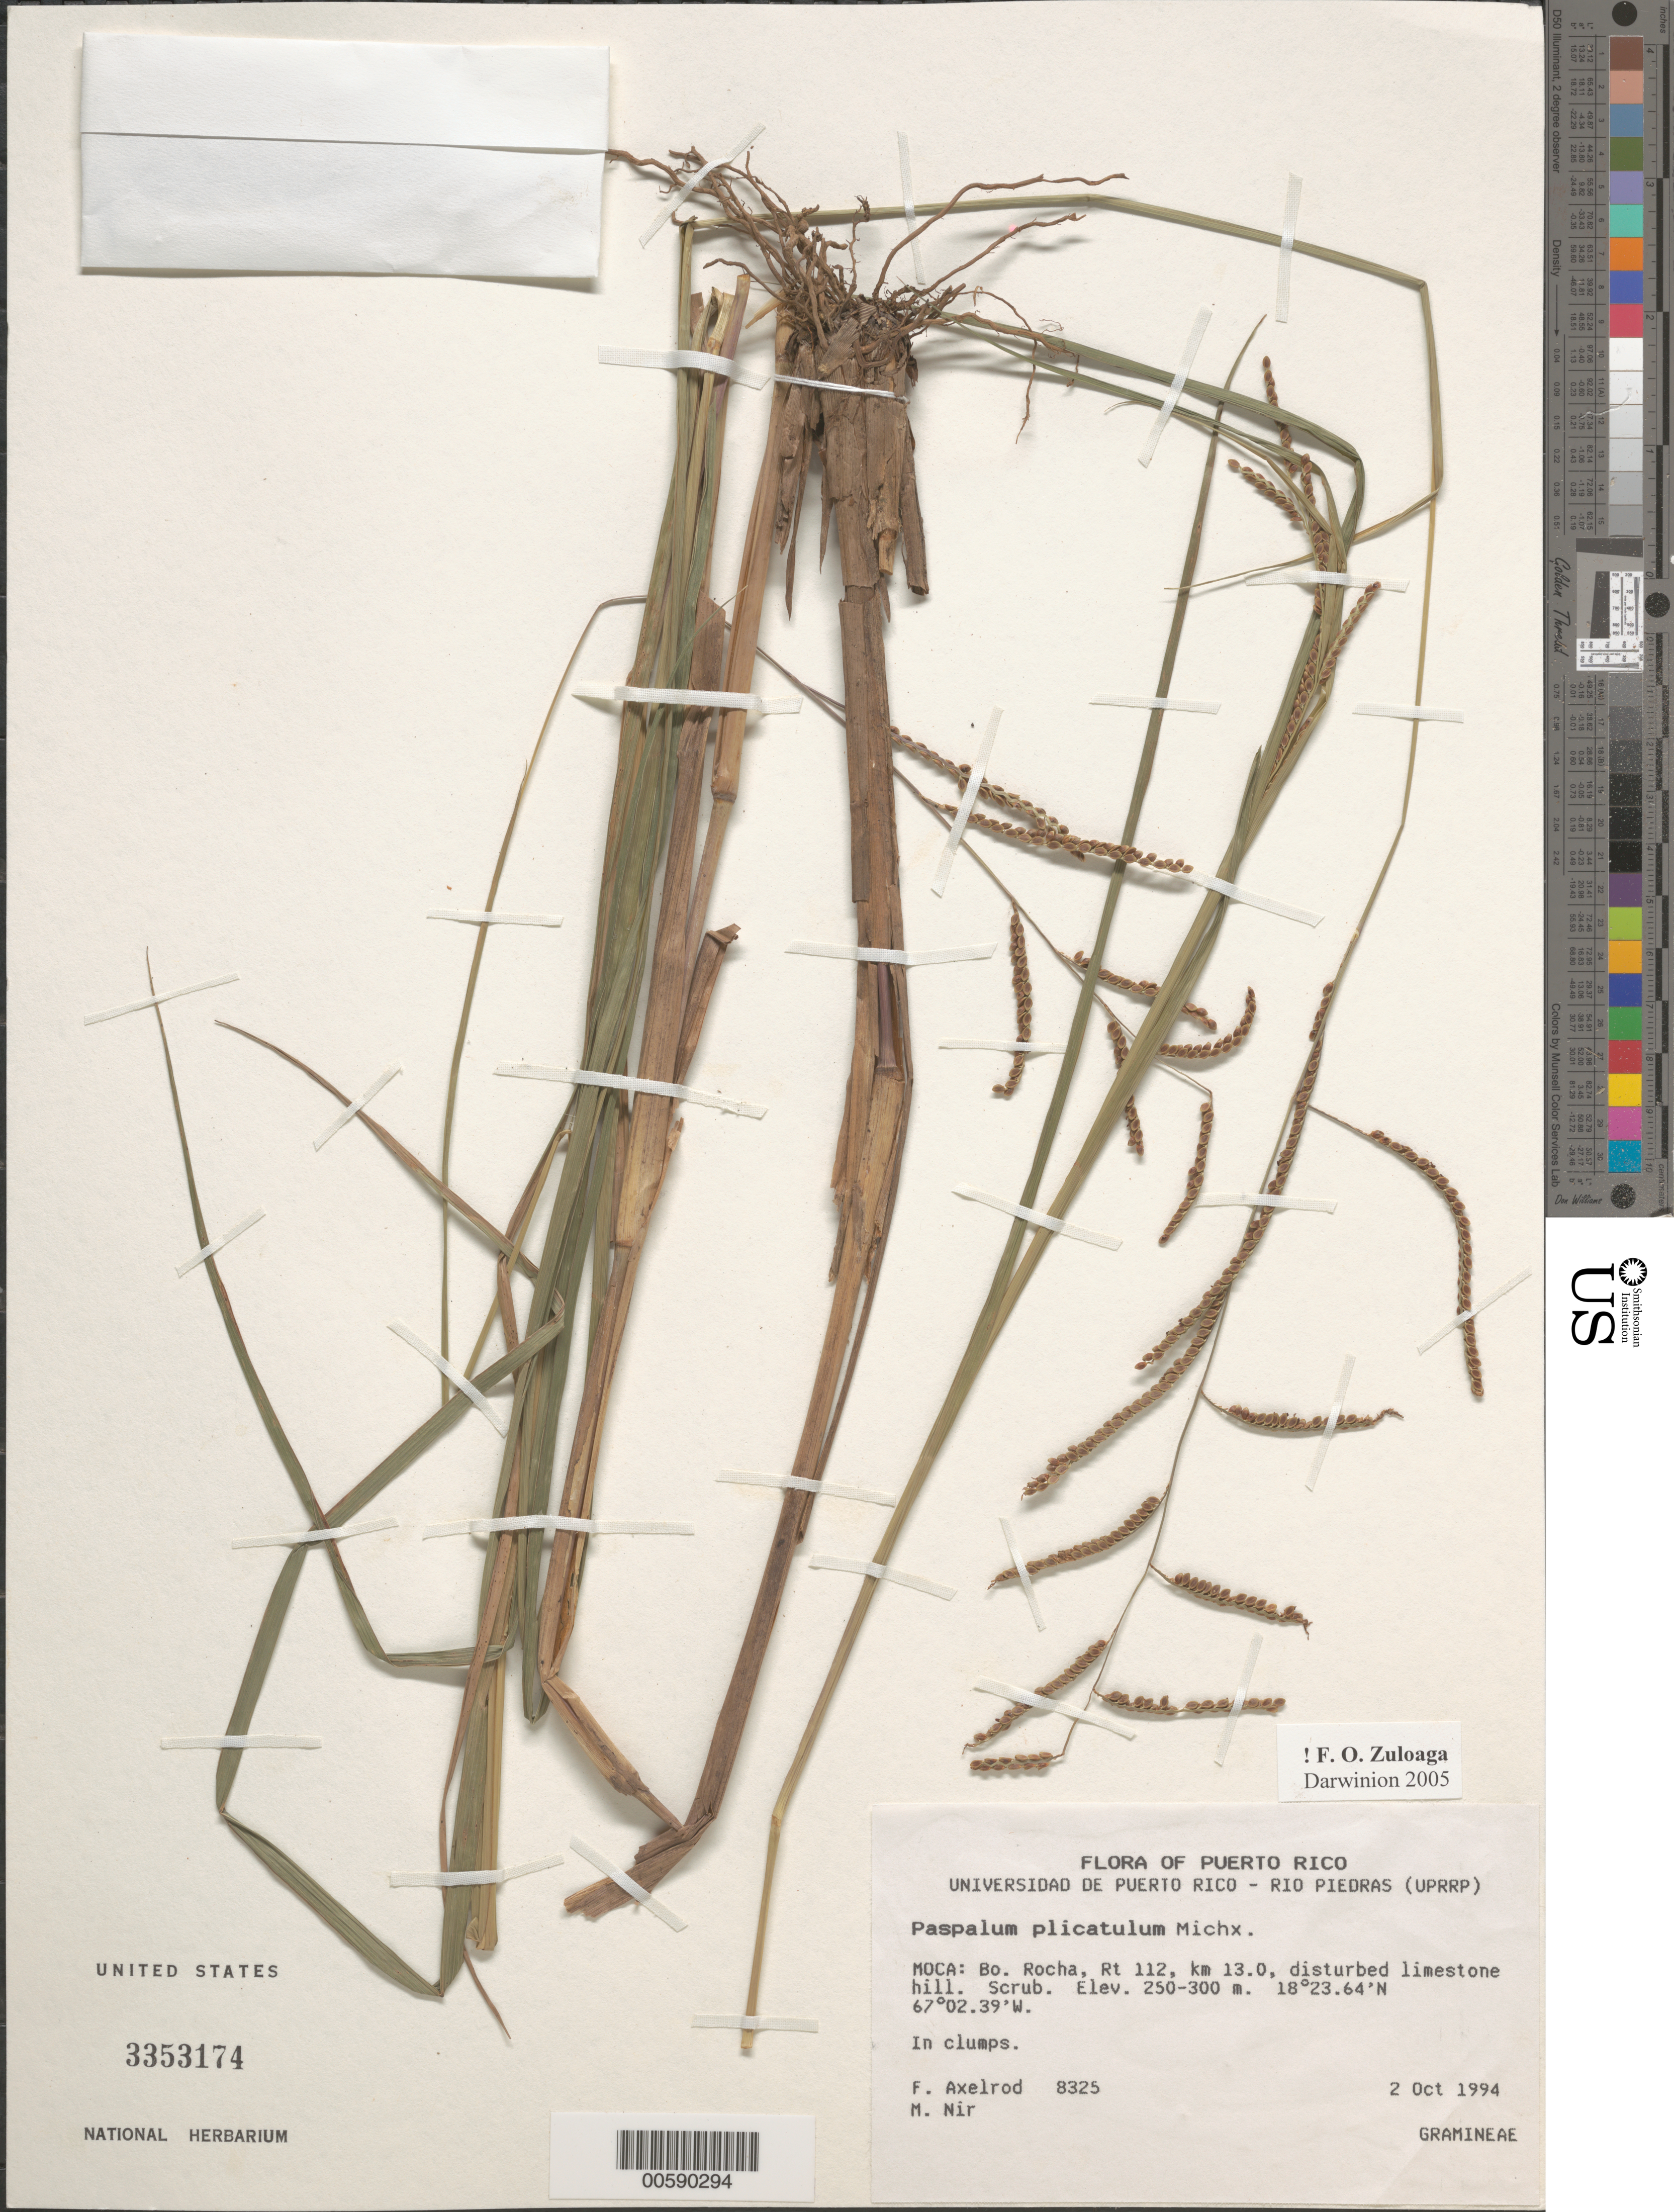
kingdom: Plantae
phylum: Tracheophyta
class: Liliopsida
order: Poales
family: Poaceae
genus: Paspalum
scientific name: Paspalum plicatulum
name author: Michx.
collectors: F. S. Axelrod & M. A. Nir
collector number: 8325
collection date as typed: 02 Oct 1994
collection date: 1994-10-02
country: Puerto Rico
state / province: Moca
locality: Moca: Bo. Rocha, Rt. 112, km 13.0, disturbed limestone hill.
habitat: Scrub.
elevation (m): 250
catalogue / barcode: US 3353174